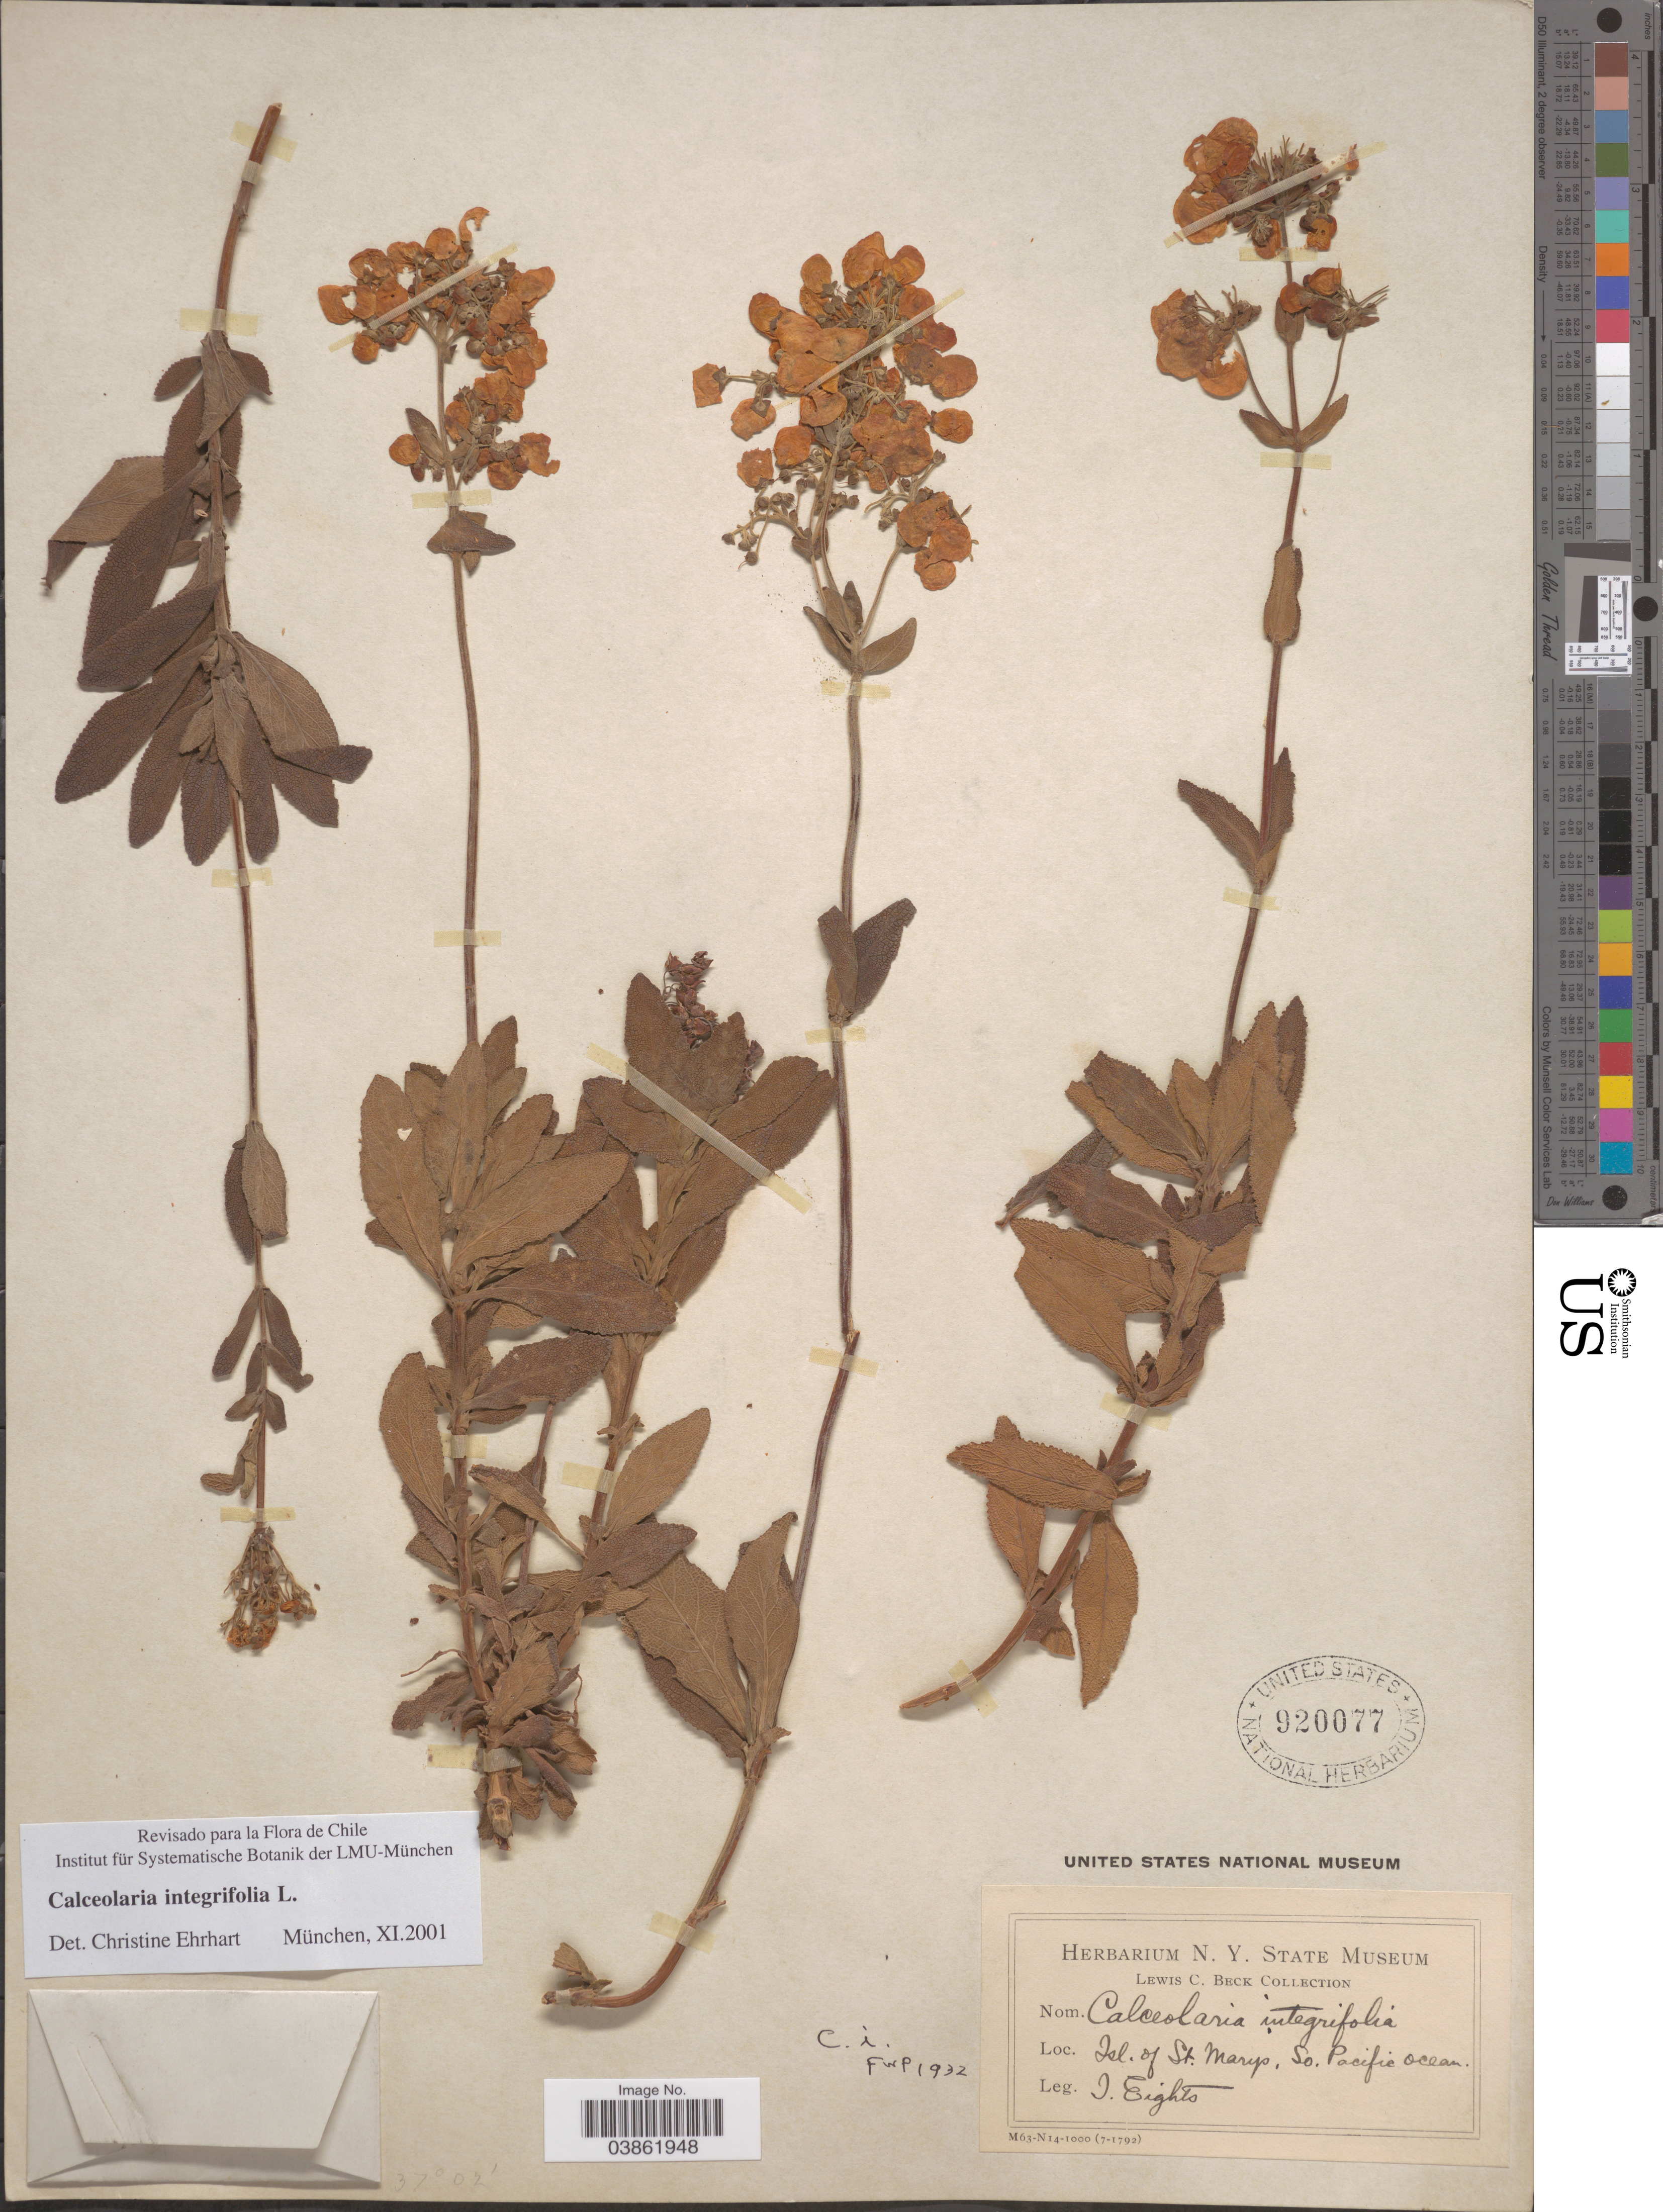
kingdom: Plantae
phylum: Tracheophyta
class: Magnoliopsida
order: Lamiales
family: Calceolariaceae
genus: Calceolaria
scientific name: Calceolaria integrifolia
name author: L.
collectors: J. Eights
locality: Isl. of St. Marys, So. Pacific Ocean.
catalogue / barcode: US 920077